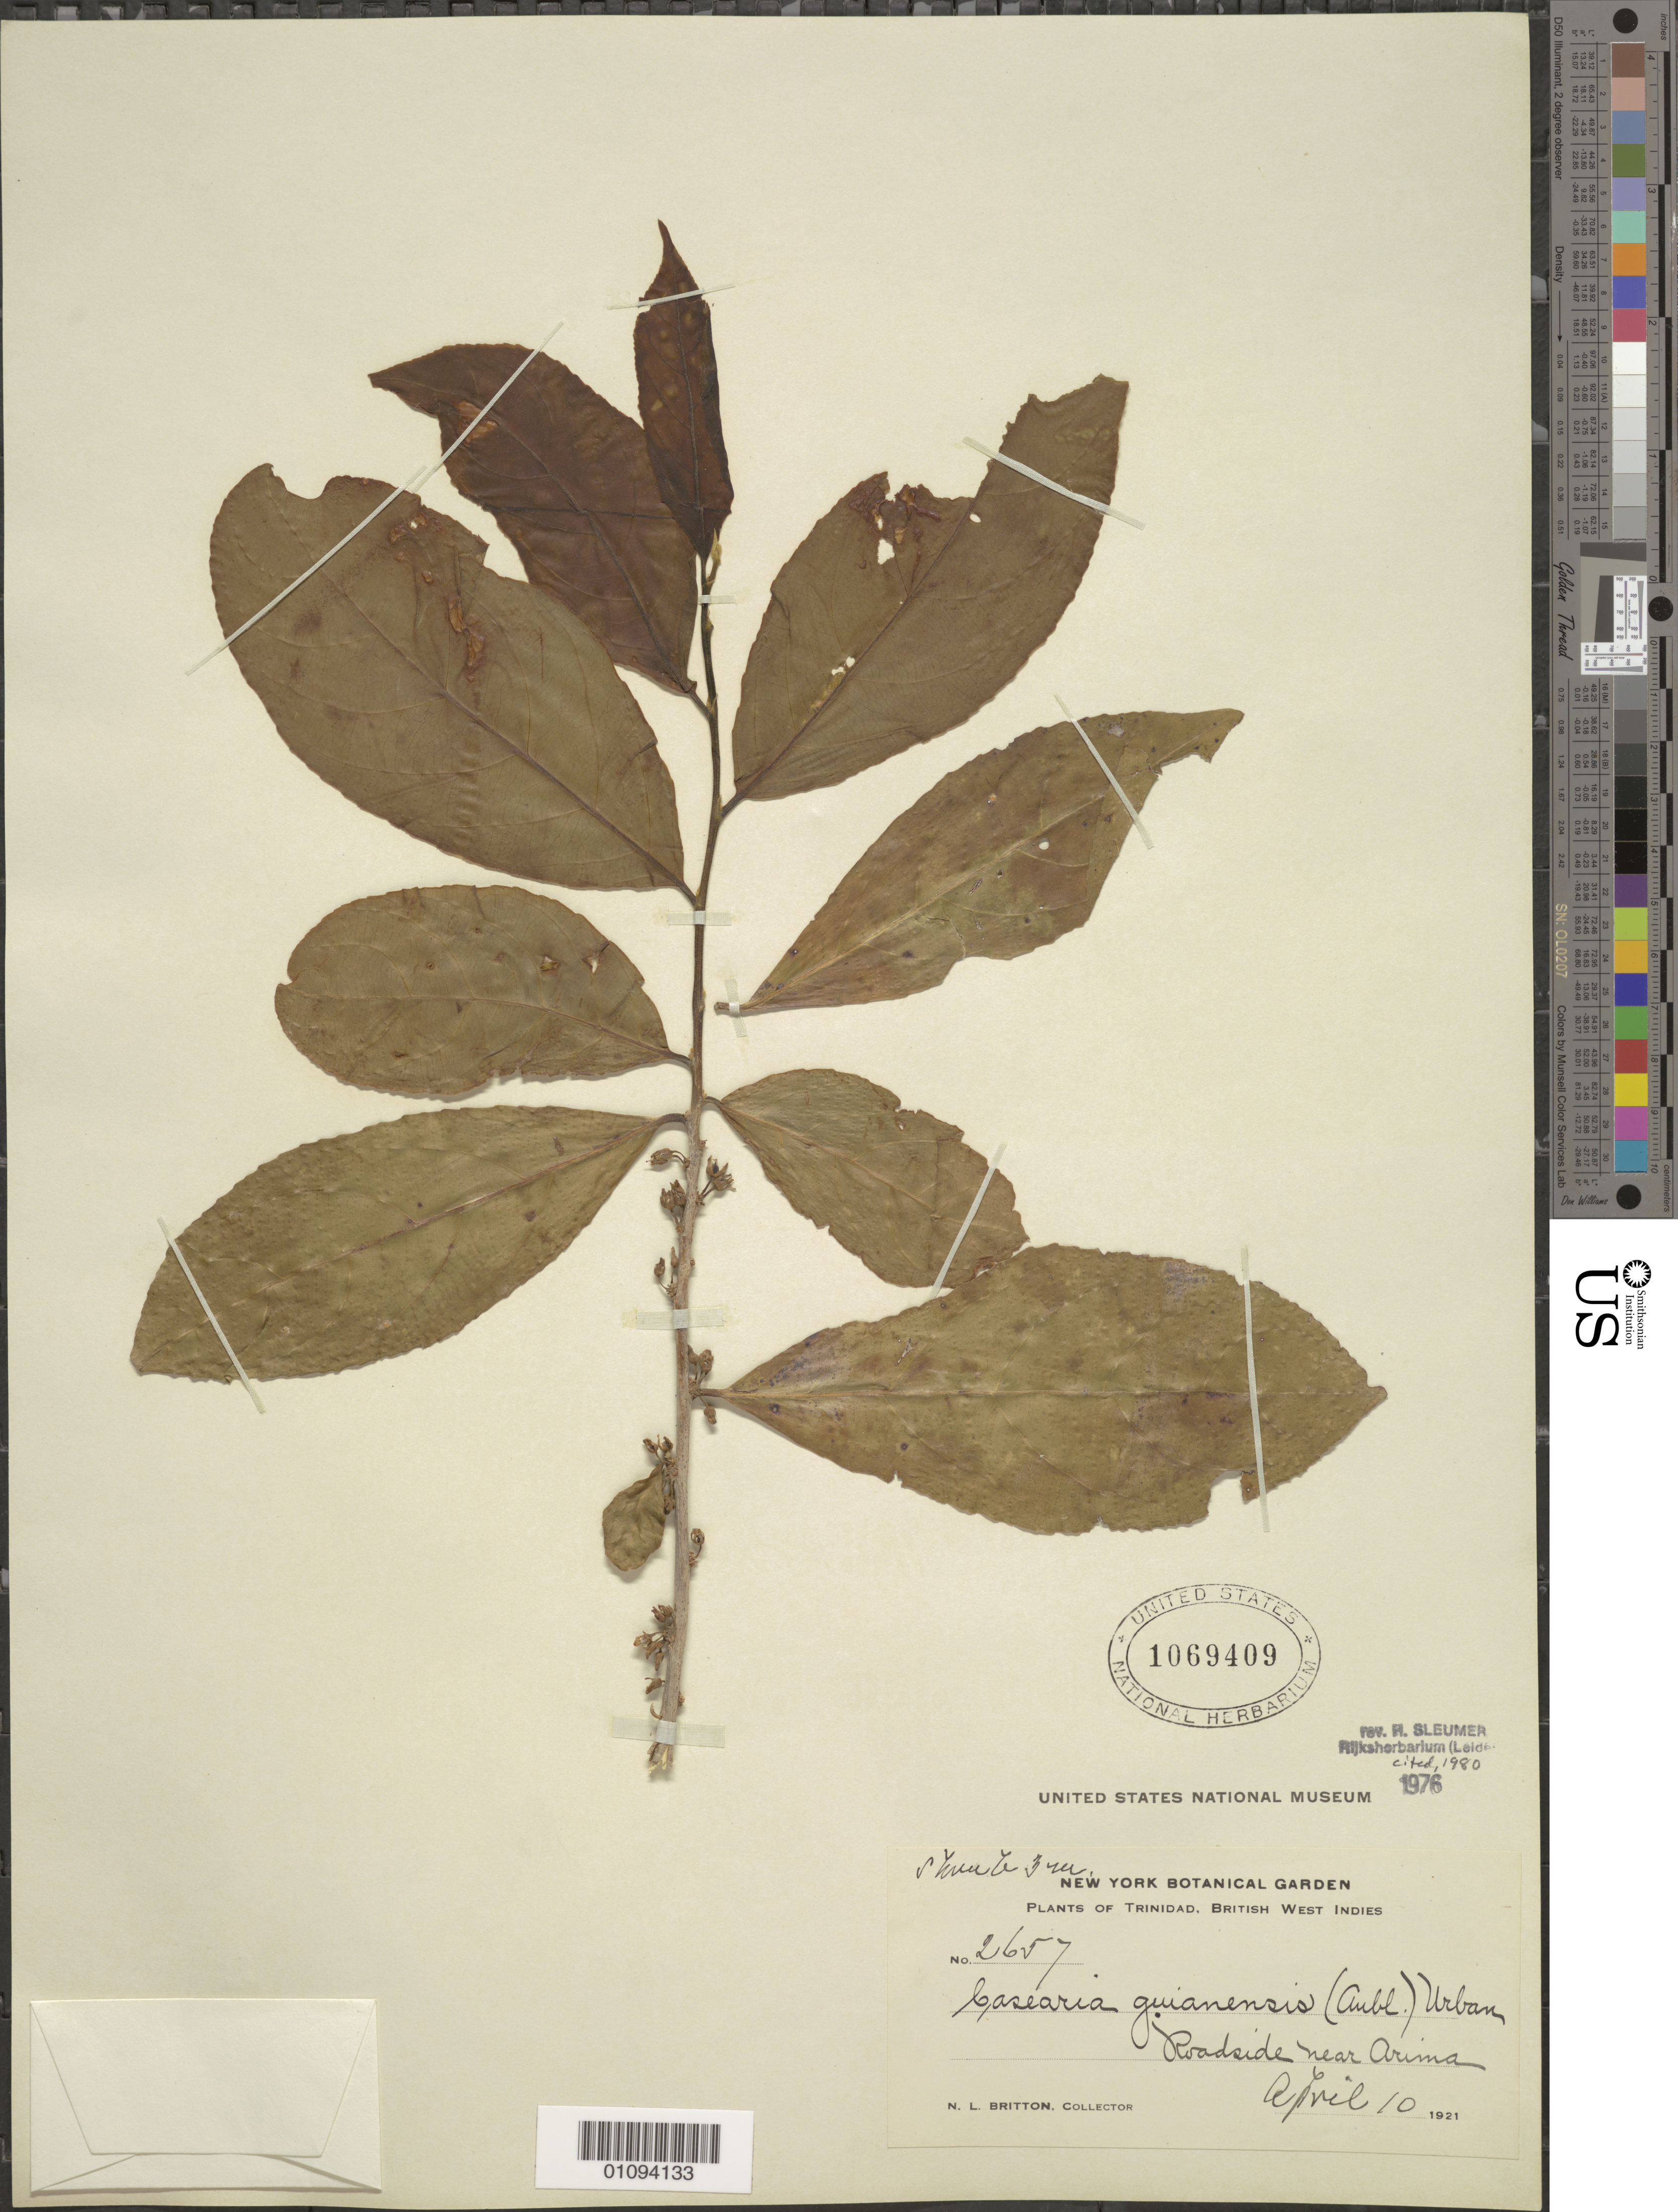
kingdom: Plantae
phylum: Tracheophyta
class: Magnoliopsida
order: Malpighiales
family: Salicaceae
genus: Casearia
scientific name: Casearia guianensis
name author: (Aubl.) Urb.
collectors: N. Britton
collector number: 2657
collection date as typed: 10 Apr 1921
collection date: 1921-04-10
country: Trinidad and Tobago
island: Trinidad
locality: Near Arima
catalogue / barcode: US 1069409